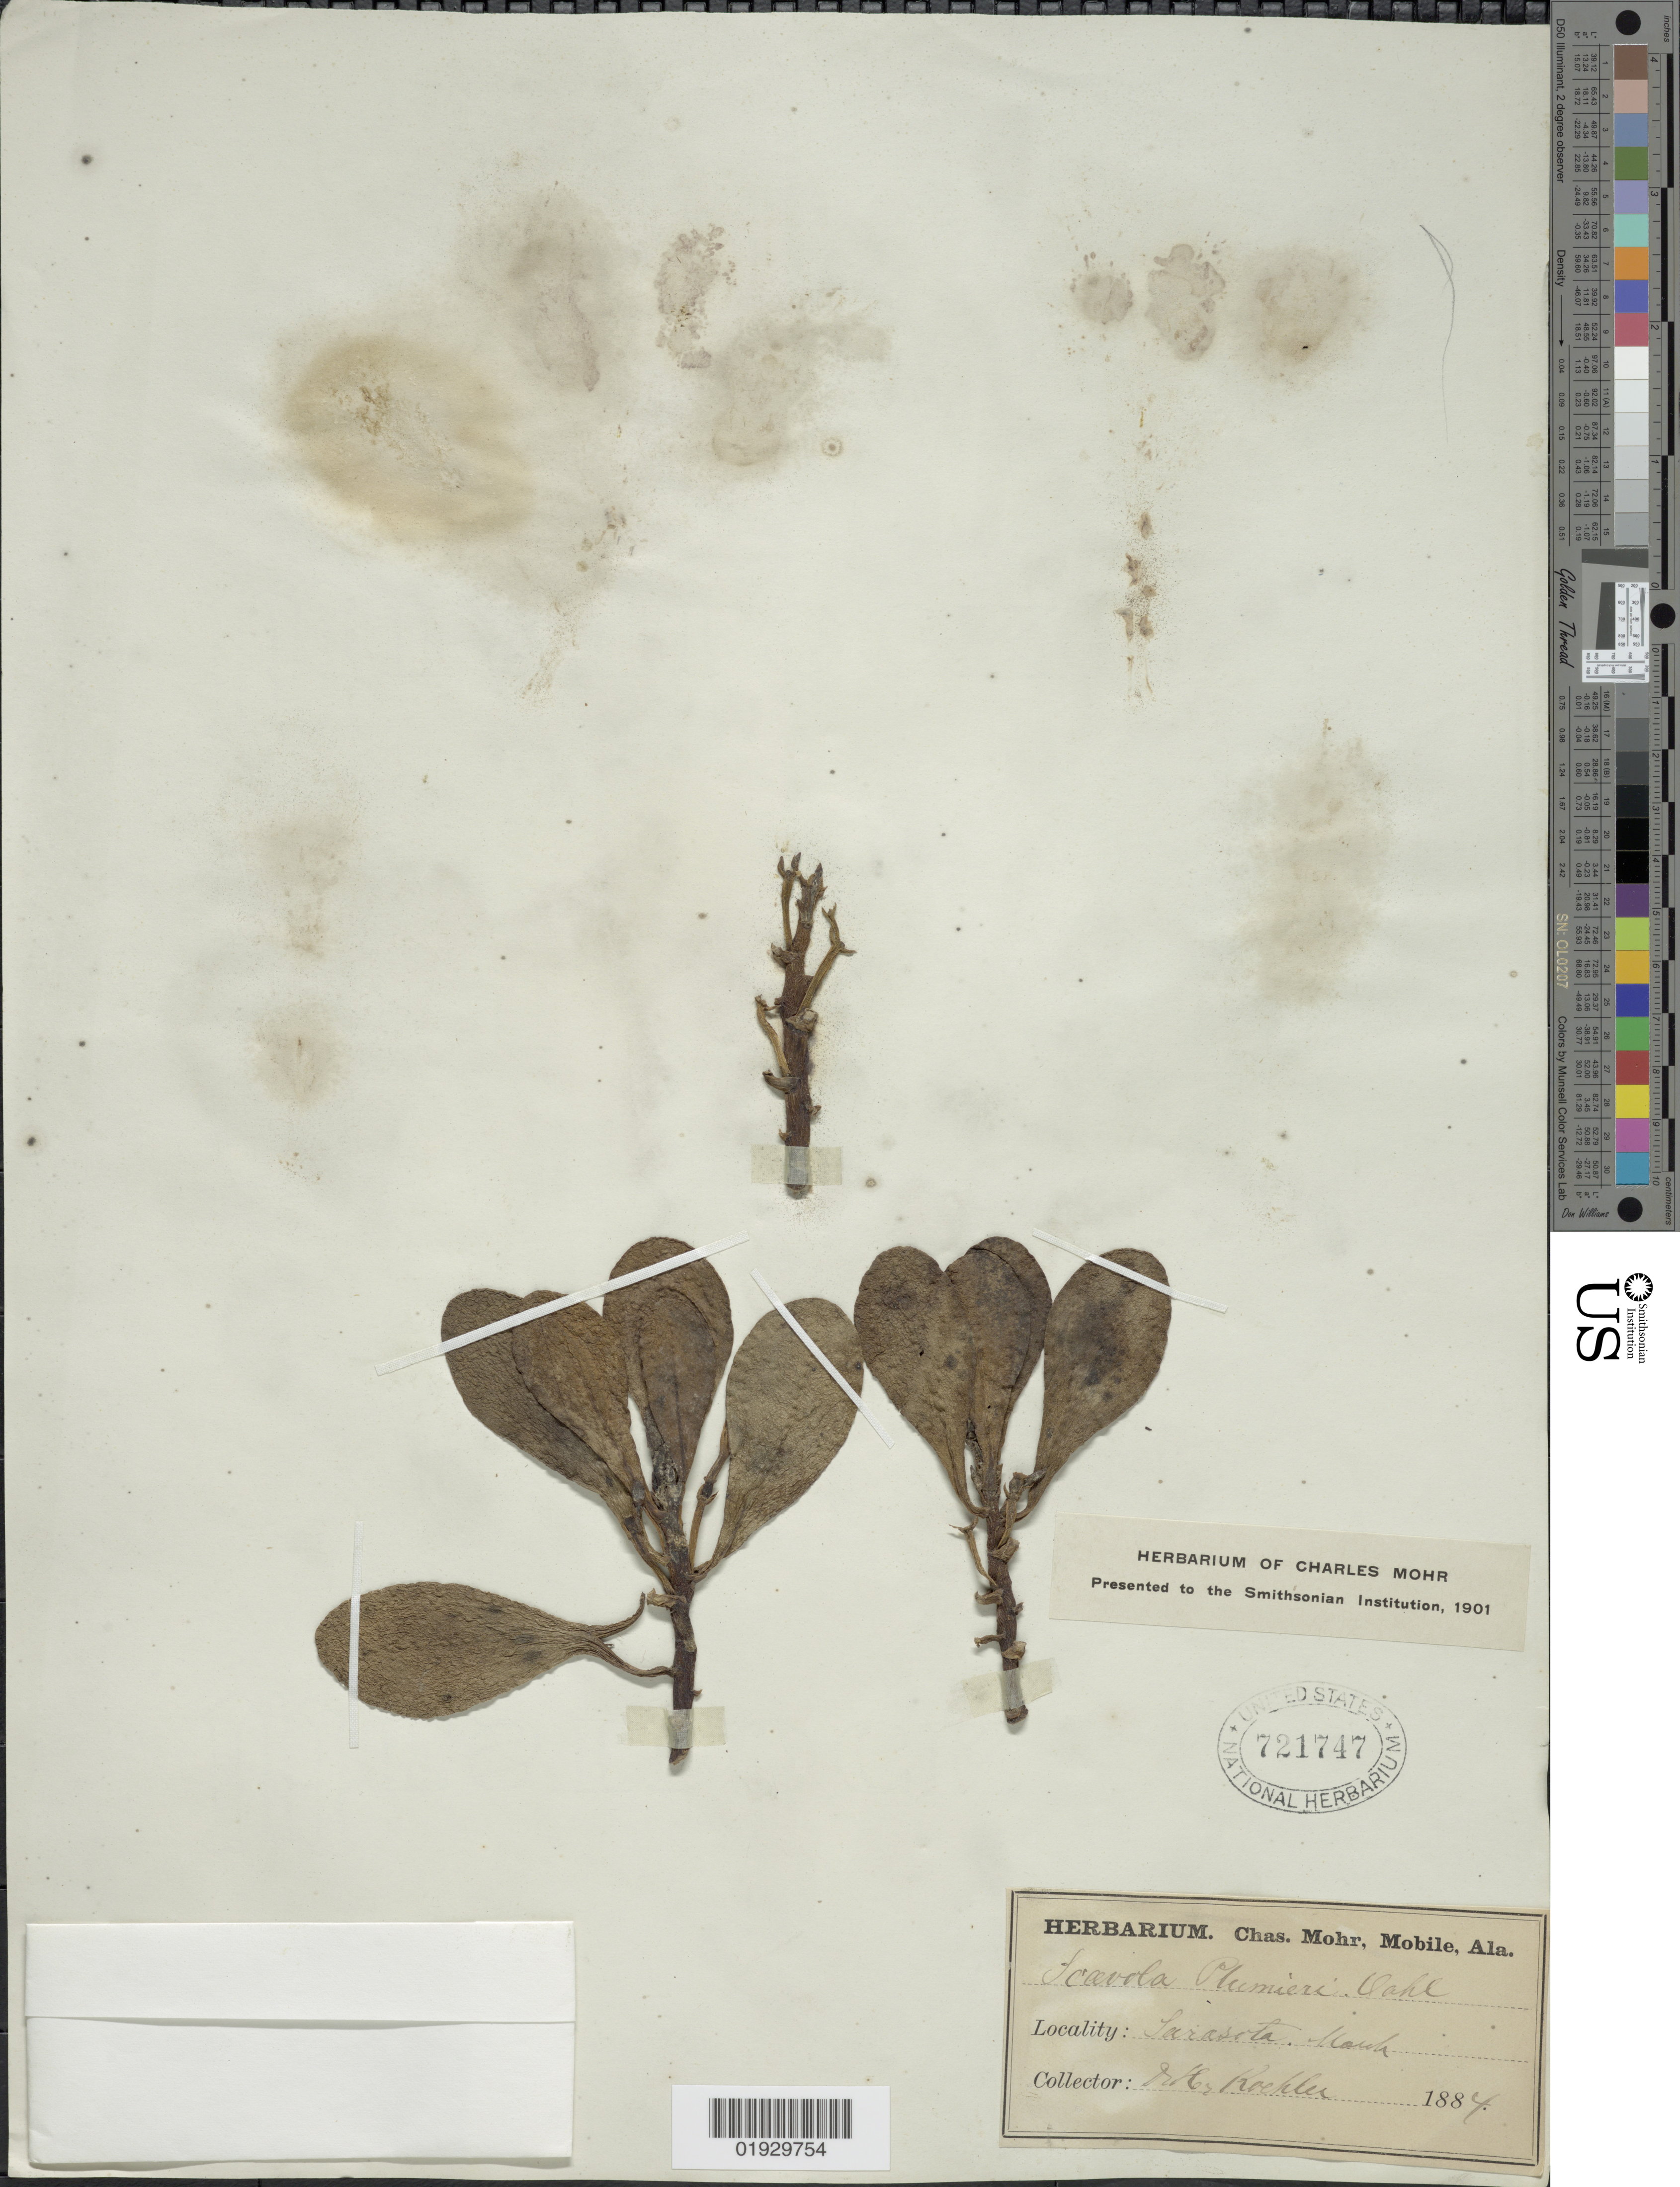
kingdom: Plantae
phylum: Tracheophyta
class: Magnoliopsida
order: Asterales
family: Goodeniaceae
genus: Scaevola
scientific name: Scaevola plumieri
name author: (L.) Vahl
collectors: H. Roehler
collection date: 1884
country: United States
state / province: Alabama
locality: Sarasota, Mobile.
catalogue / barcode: US 721747